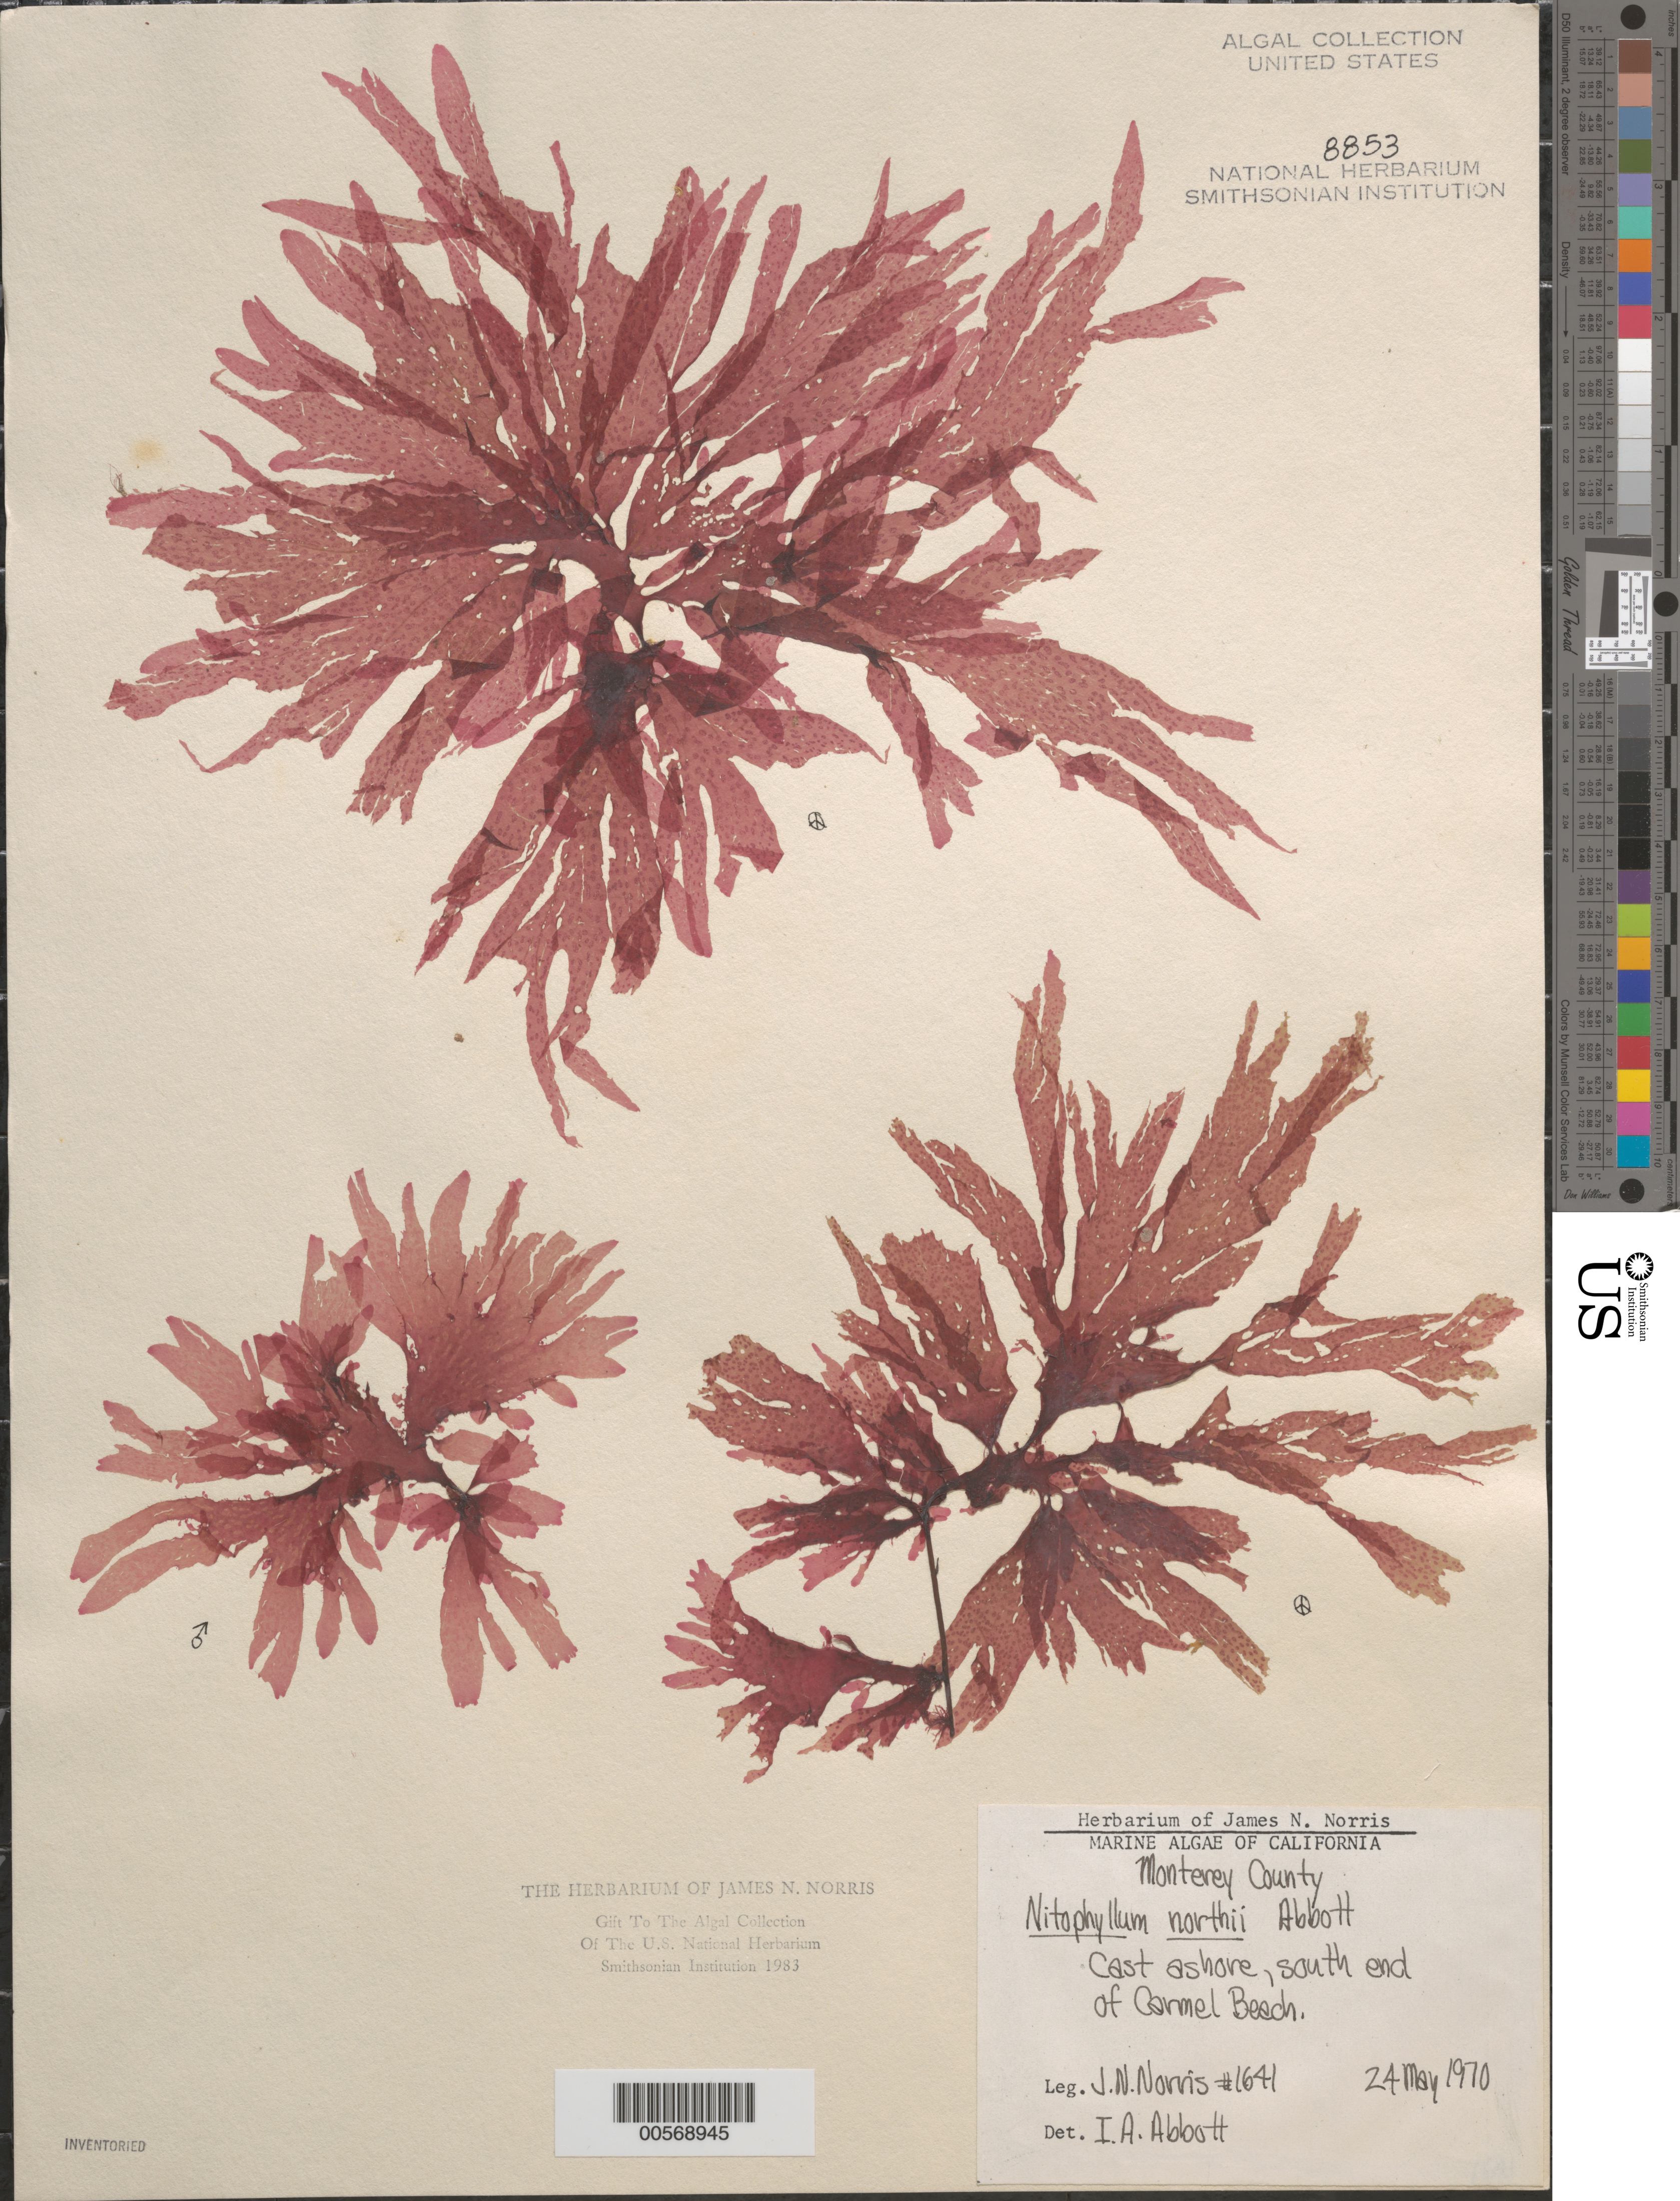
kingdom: Plantae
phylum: Rhodophyta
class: Florideophyceae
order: Ceramiales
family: Delesseriaceae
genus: Nitophyllum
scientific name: Nitophyllum northii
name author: Hollenb. & I.A. Abbott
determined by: Abbott, Isabella A.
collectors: J. N. Norris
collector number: JN-1641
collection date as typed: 24 May 1970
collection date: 1970-05-24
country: United States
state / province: California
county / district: Monterey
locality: Carmel Beach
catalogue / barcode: US 8853